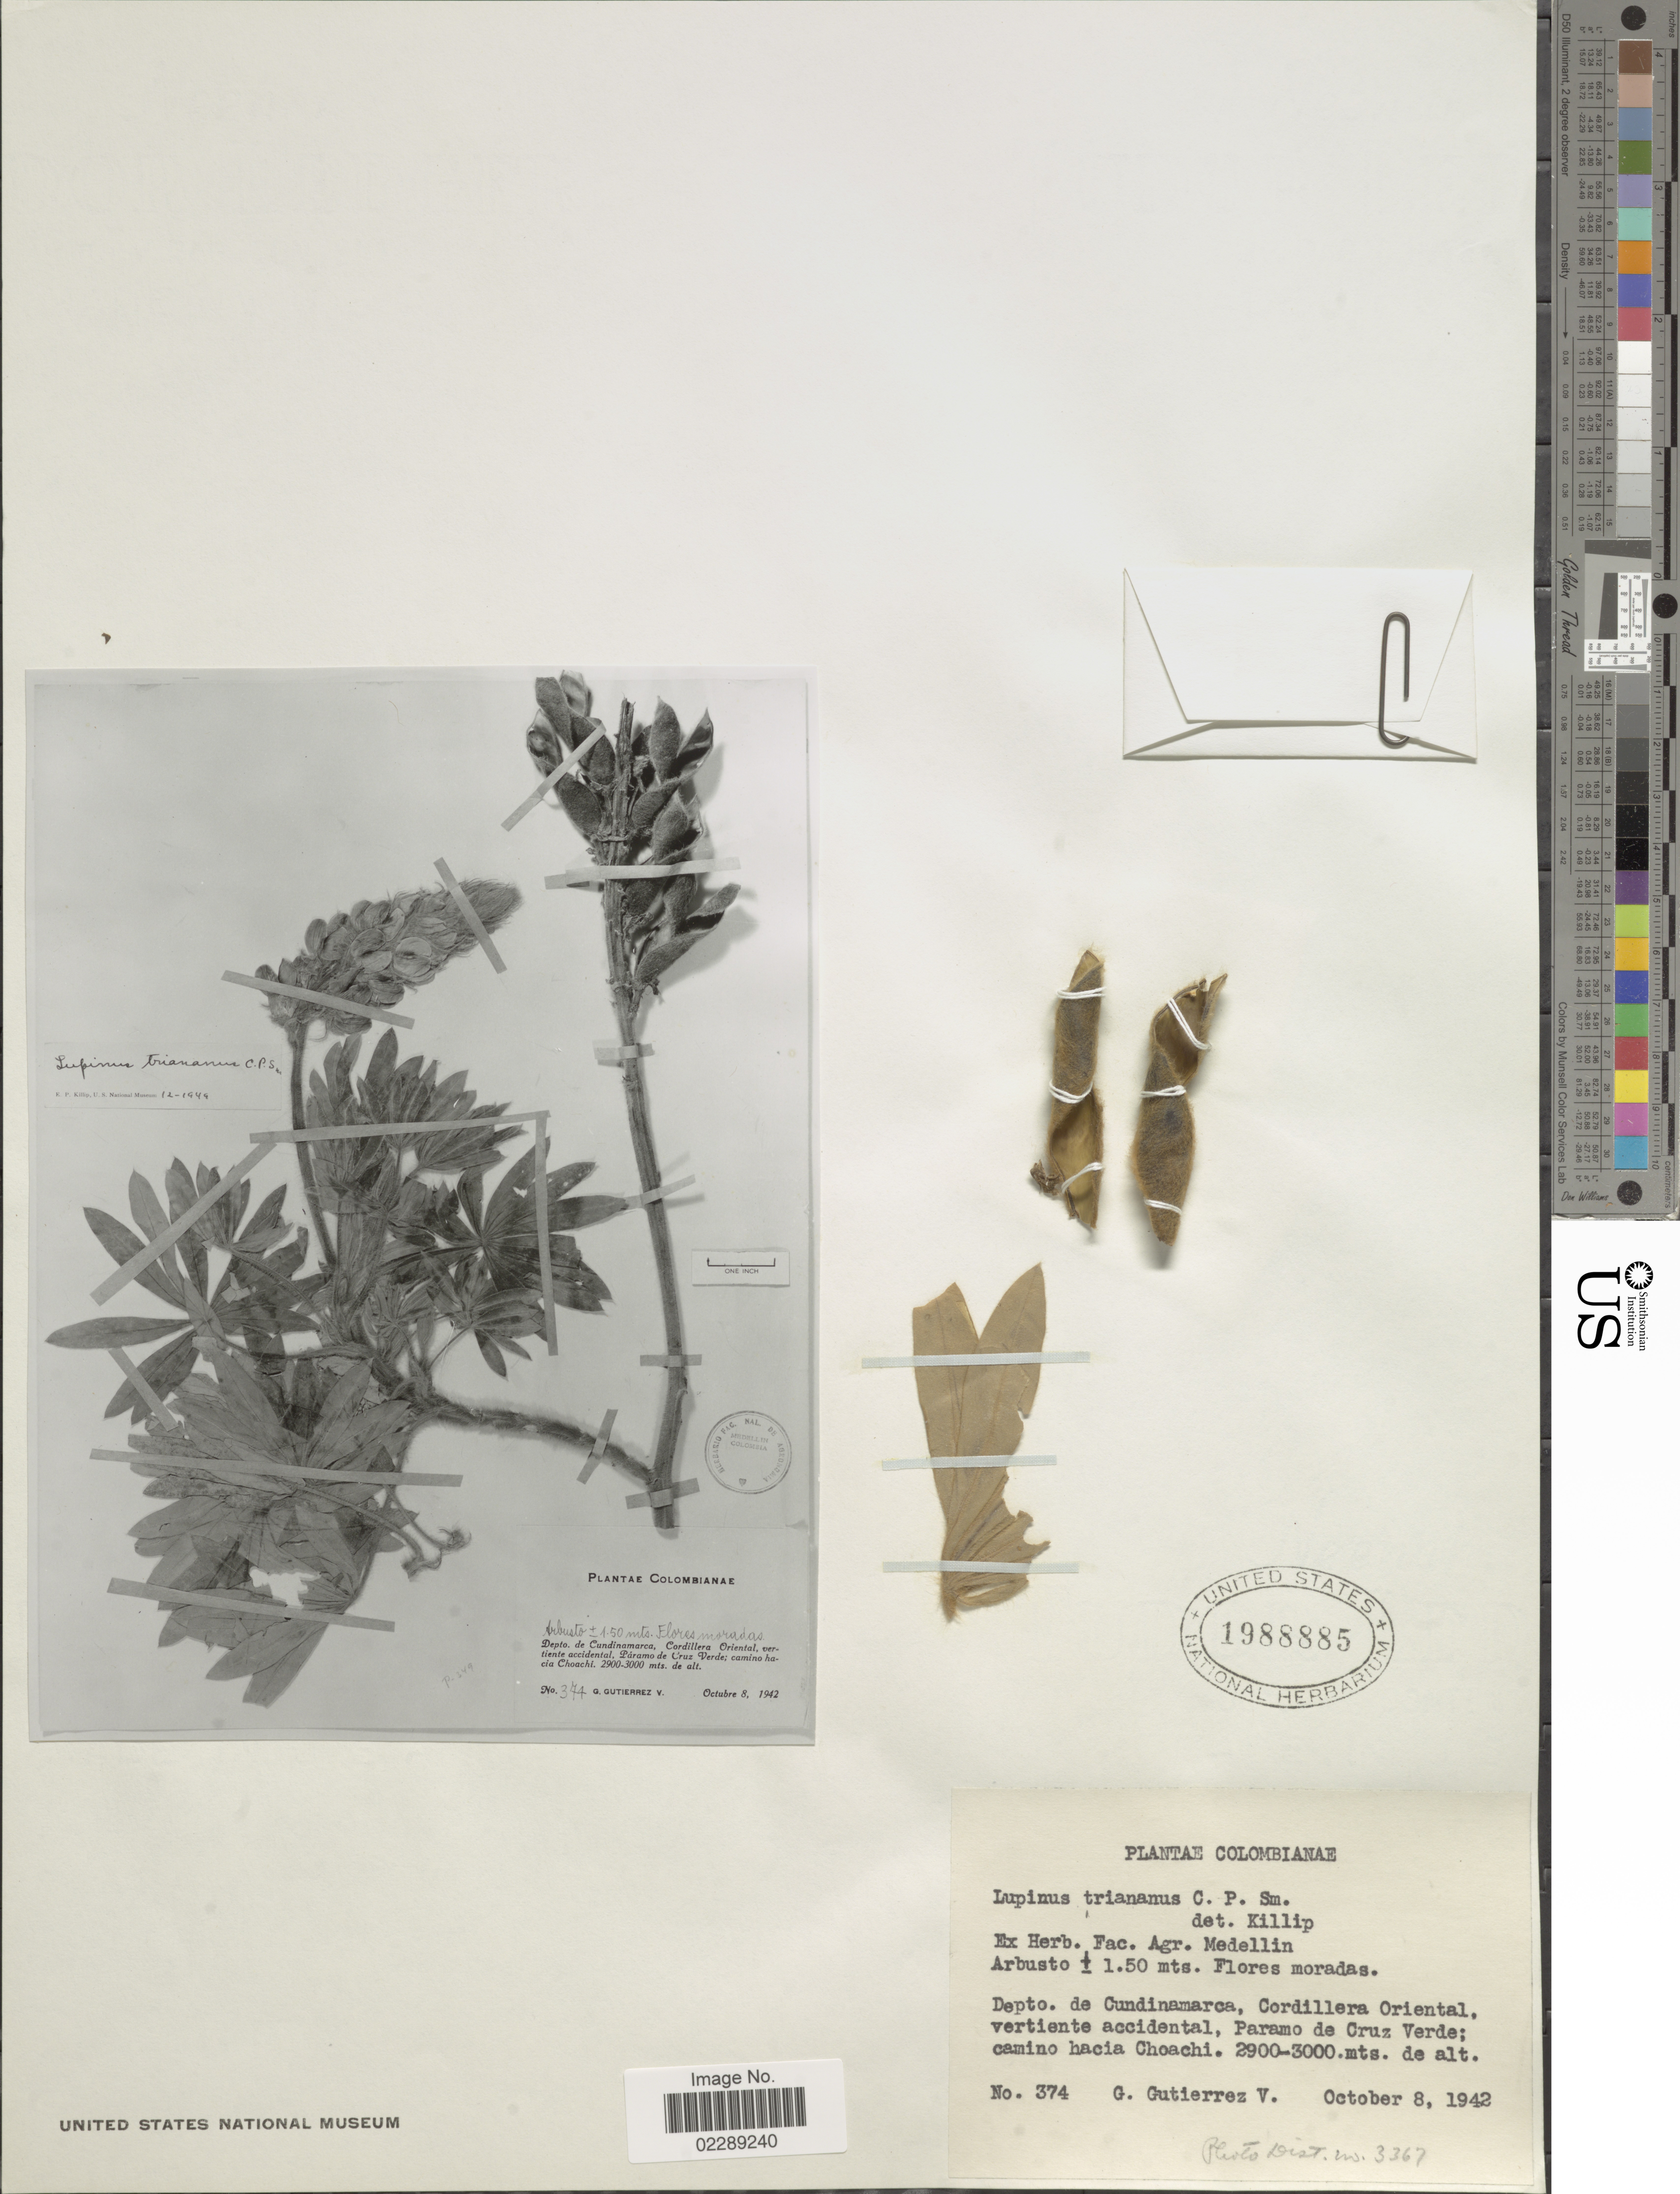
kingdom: Plantae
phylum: Tracheophyta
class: Magnoliopsida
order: Fabales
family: Fabaceae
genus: Lupinus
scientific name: Lupinus triananus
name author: C.P. Sm.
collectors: G. Gutiérrez V.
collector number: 374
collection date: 1942-10-08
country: Colombia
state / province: Cundinamarca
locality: Depto. Cundinamarca, Cordillera Oriental, vertiente accidental, Paramo de Cruz Verde; camino hacia Choachi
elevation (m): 2900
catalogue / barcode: US 1988885